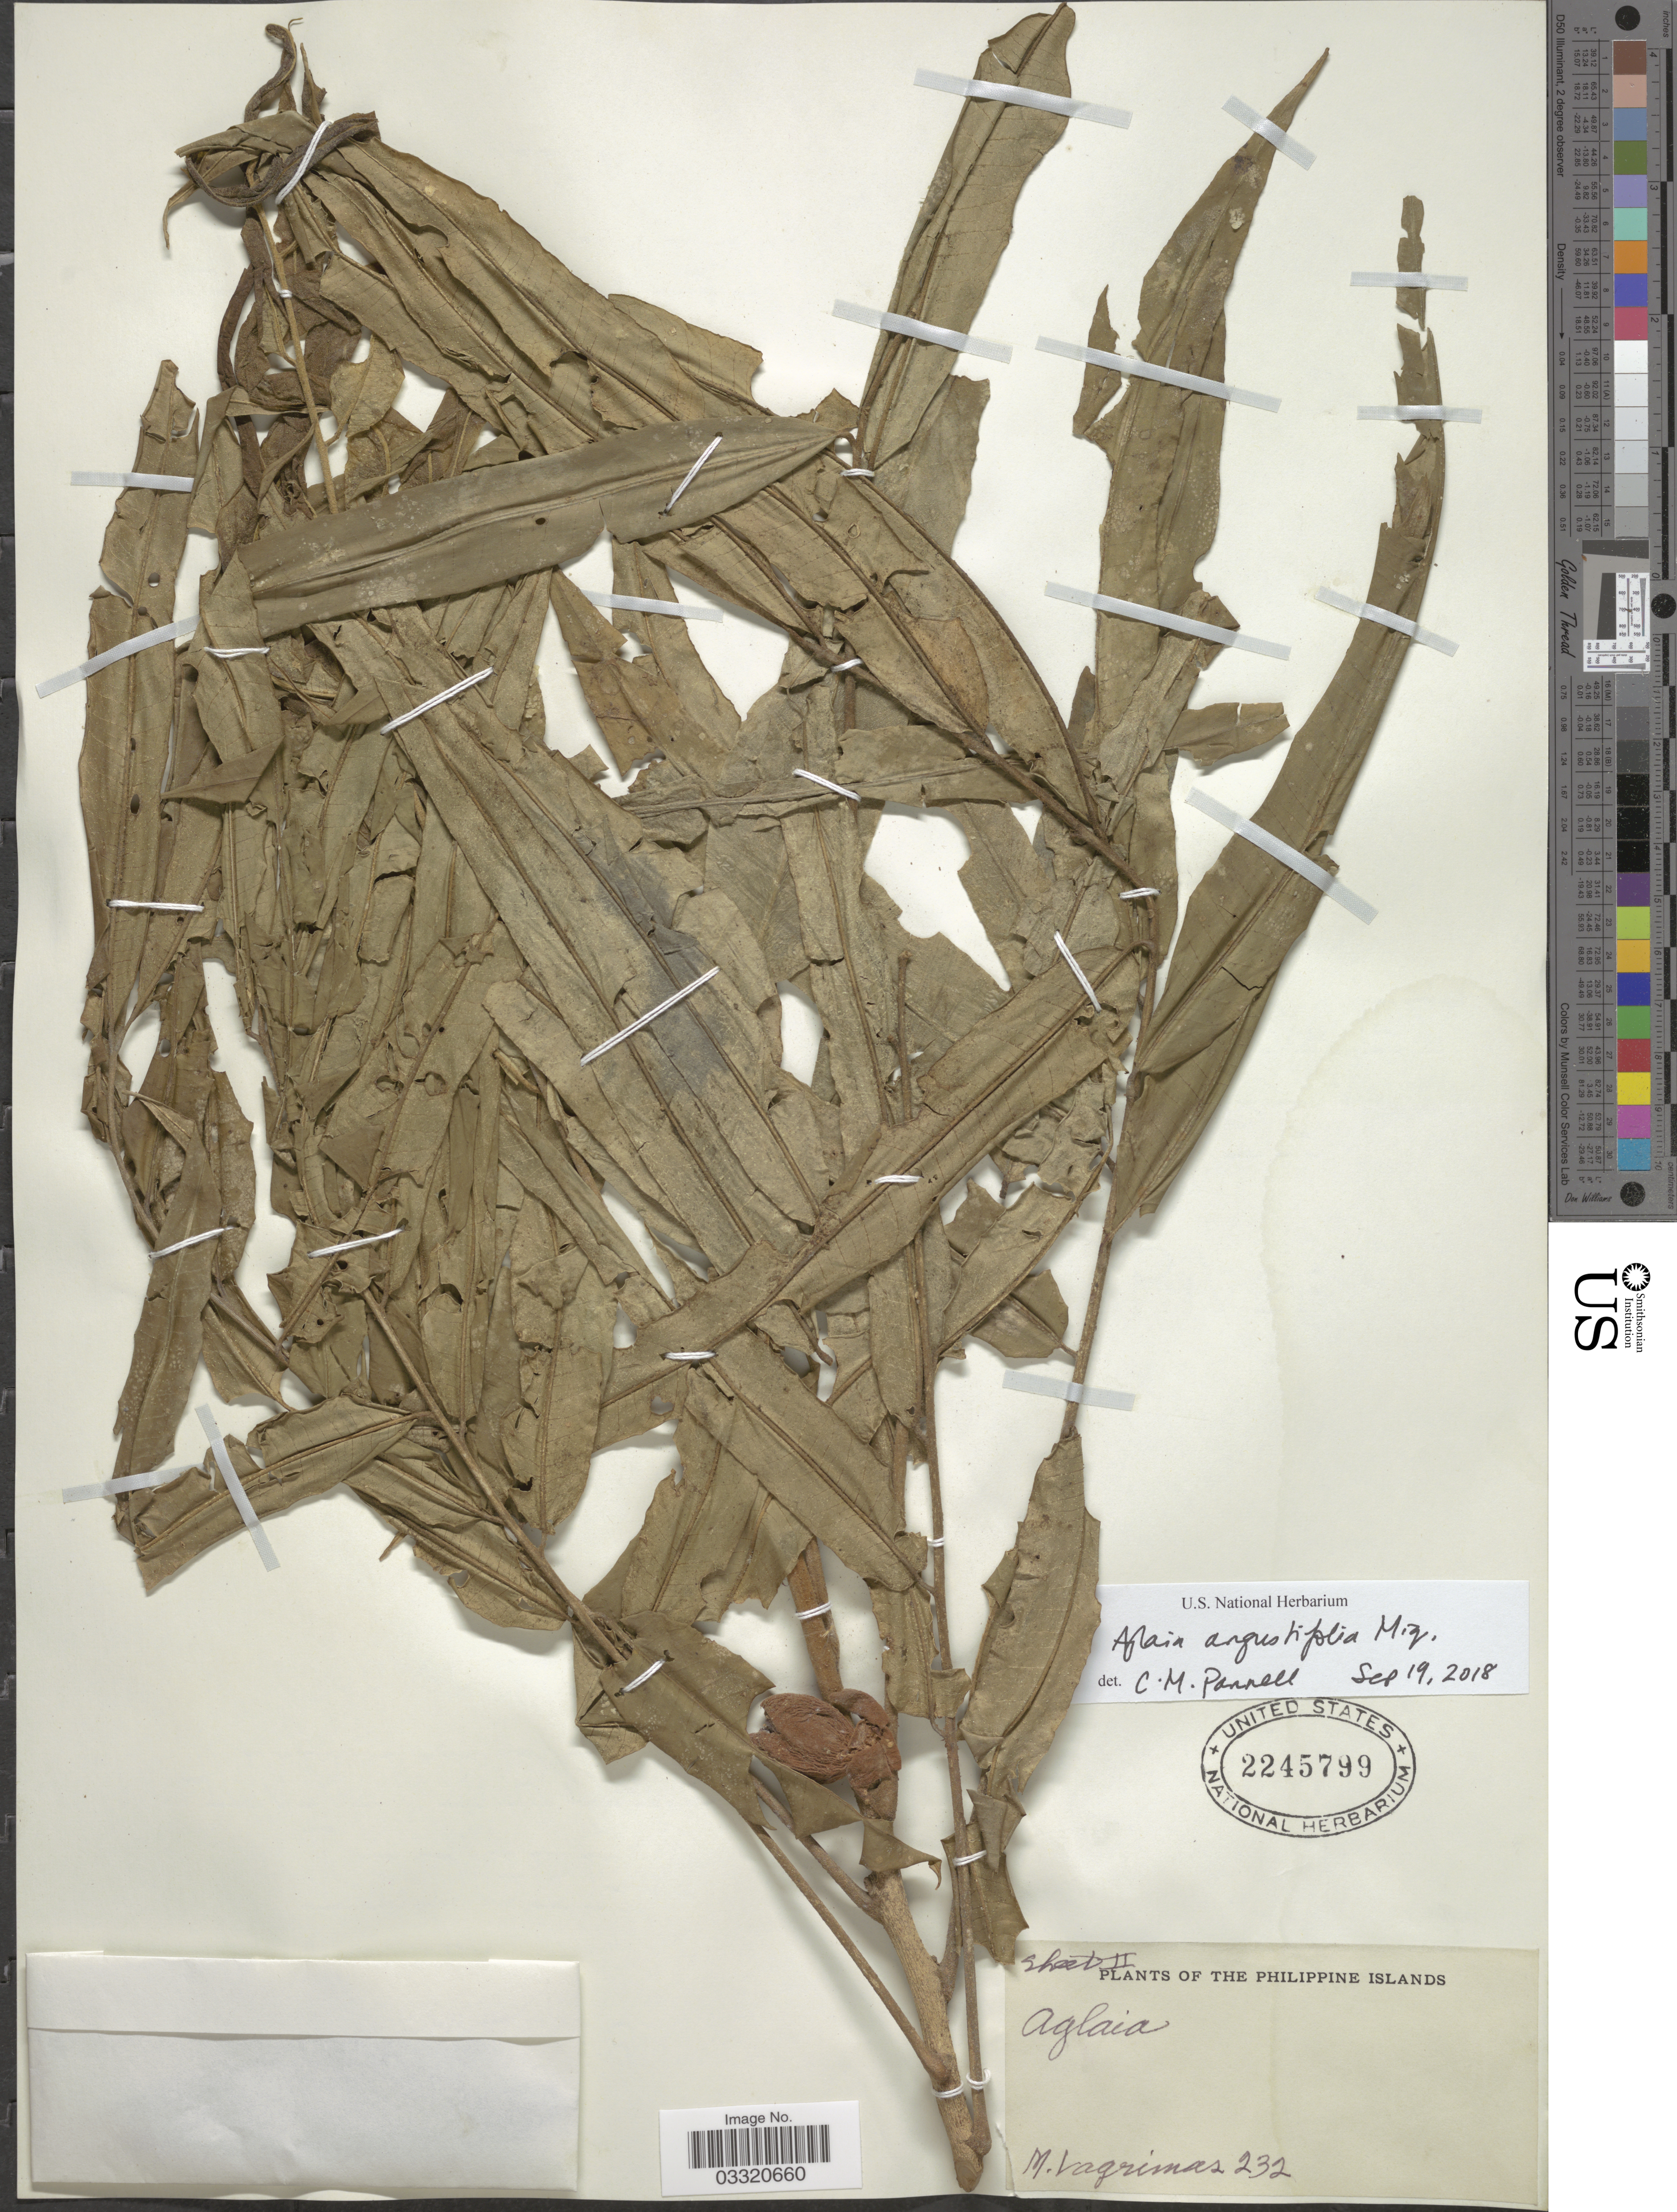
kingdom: Plantae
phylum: Tracheophyta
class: Magnoliopsida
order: Sapindales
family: Meliaceae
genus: Aglaia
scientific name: Aglaia angustifolia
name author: (Miq.) Miq.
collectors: M. Lagrimas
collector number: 232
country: Philippines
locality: The Philippine Islands.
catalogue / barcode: US 2245799